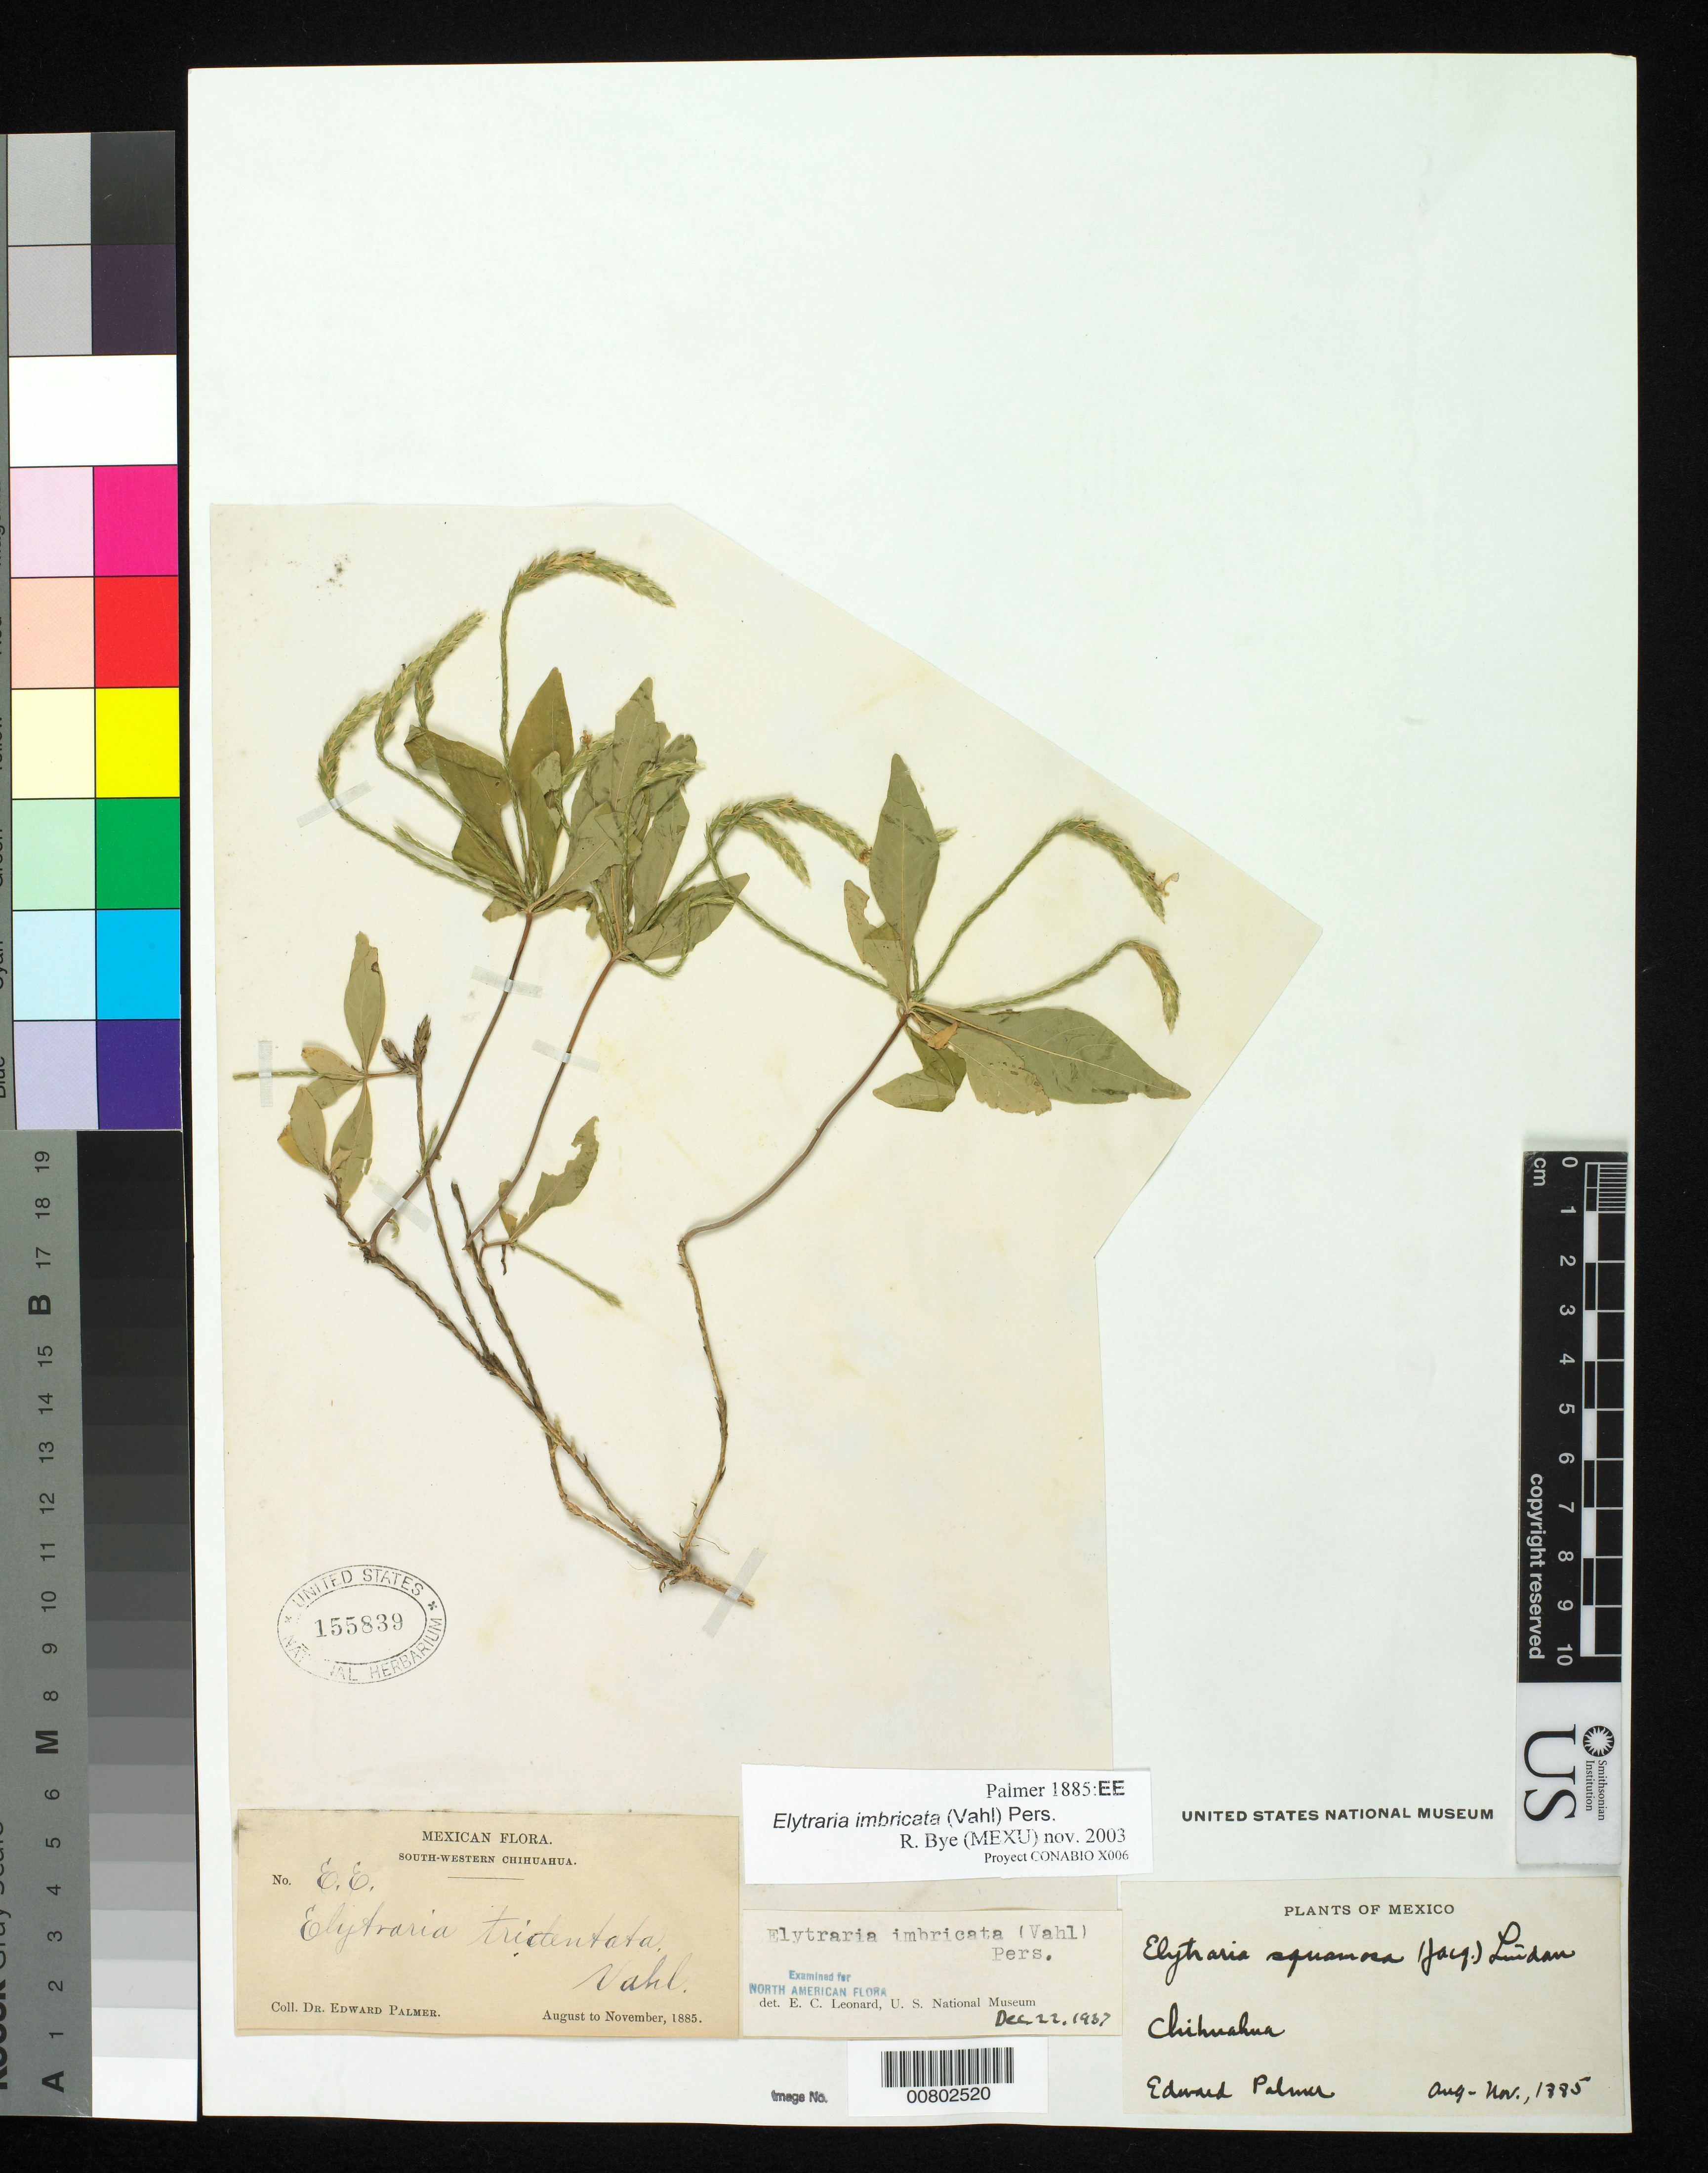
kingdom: Plantae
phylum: Tracheophyta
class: Magnoliopsida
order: Lamiales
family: Acanthaceae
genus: Elytraria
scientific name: Elytraria imbricata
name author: (Vahl) Pers.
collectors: E. Palmer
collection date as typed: Aug 1885 to -- Nov 1885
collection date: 1885-08/1885-11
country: Mexico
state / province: Chihuahua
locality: EE SW Chihuahua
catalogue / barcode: US 155839